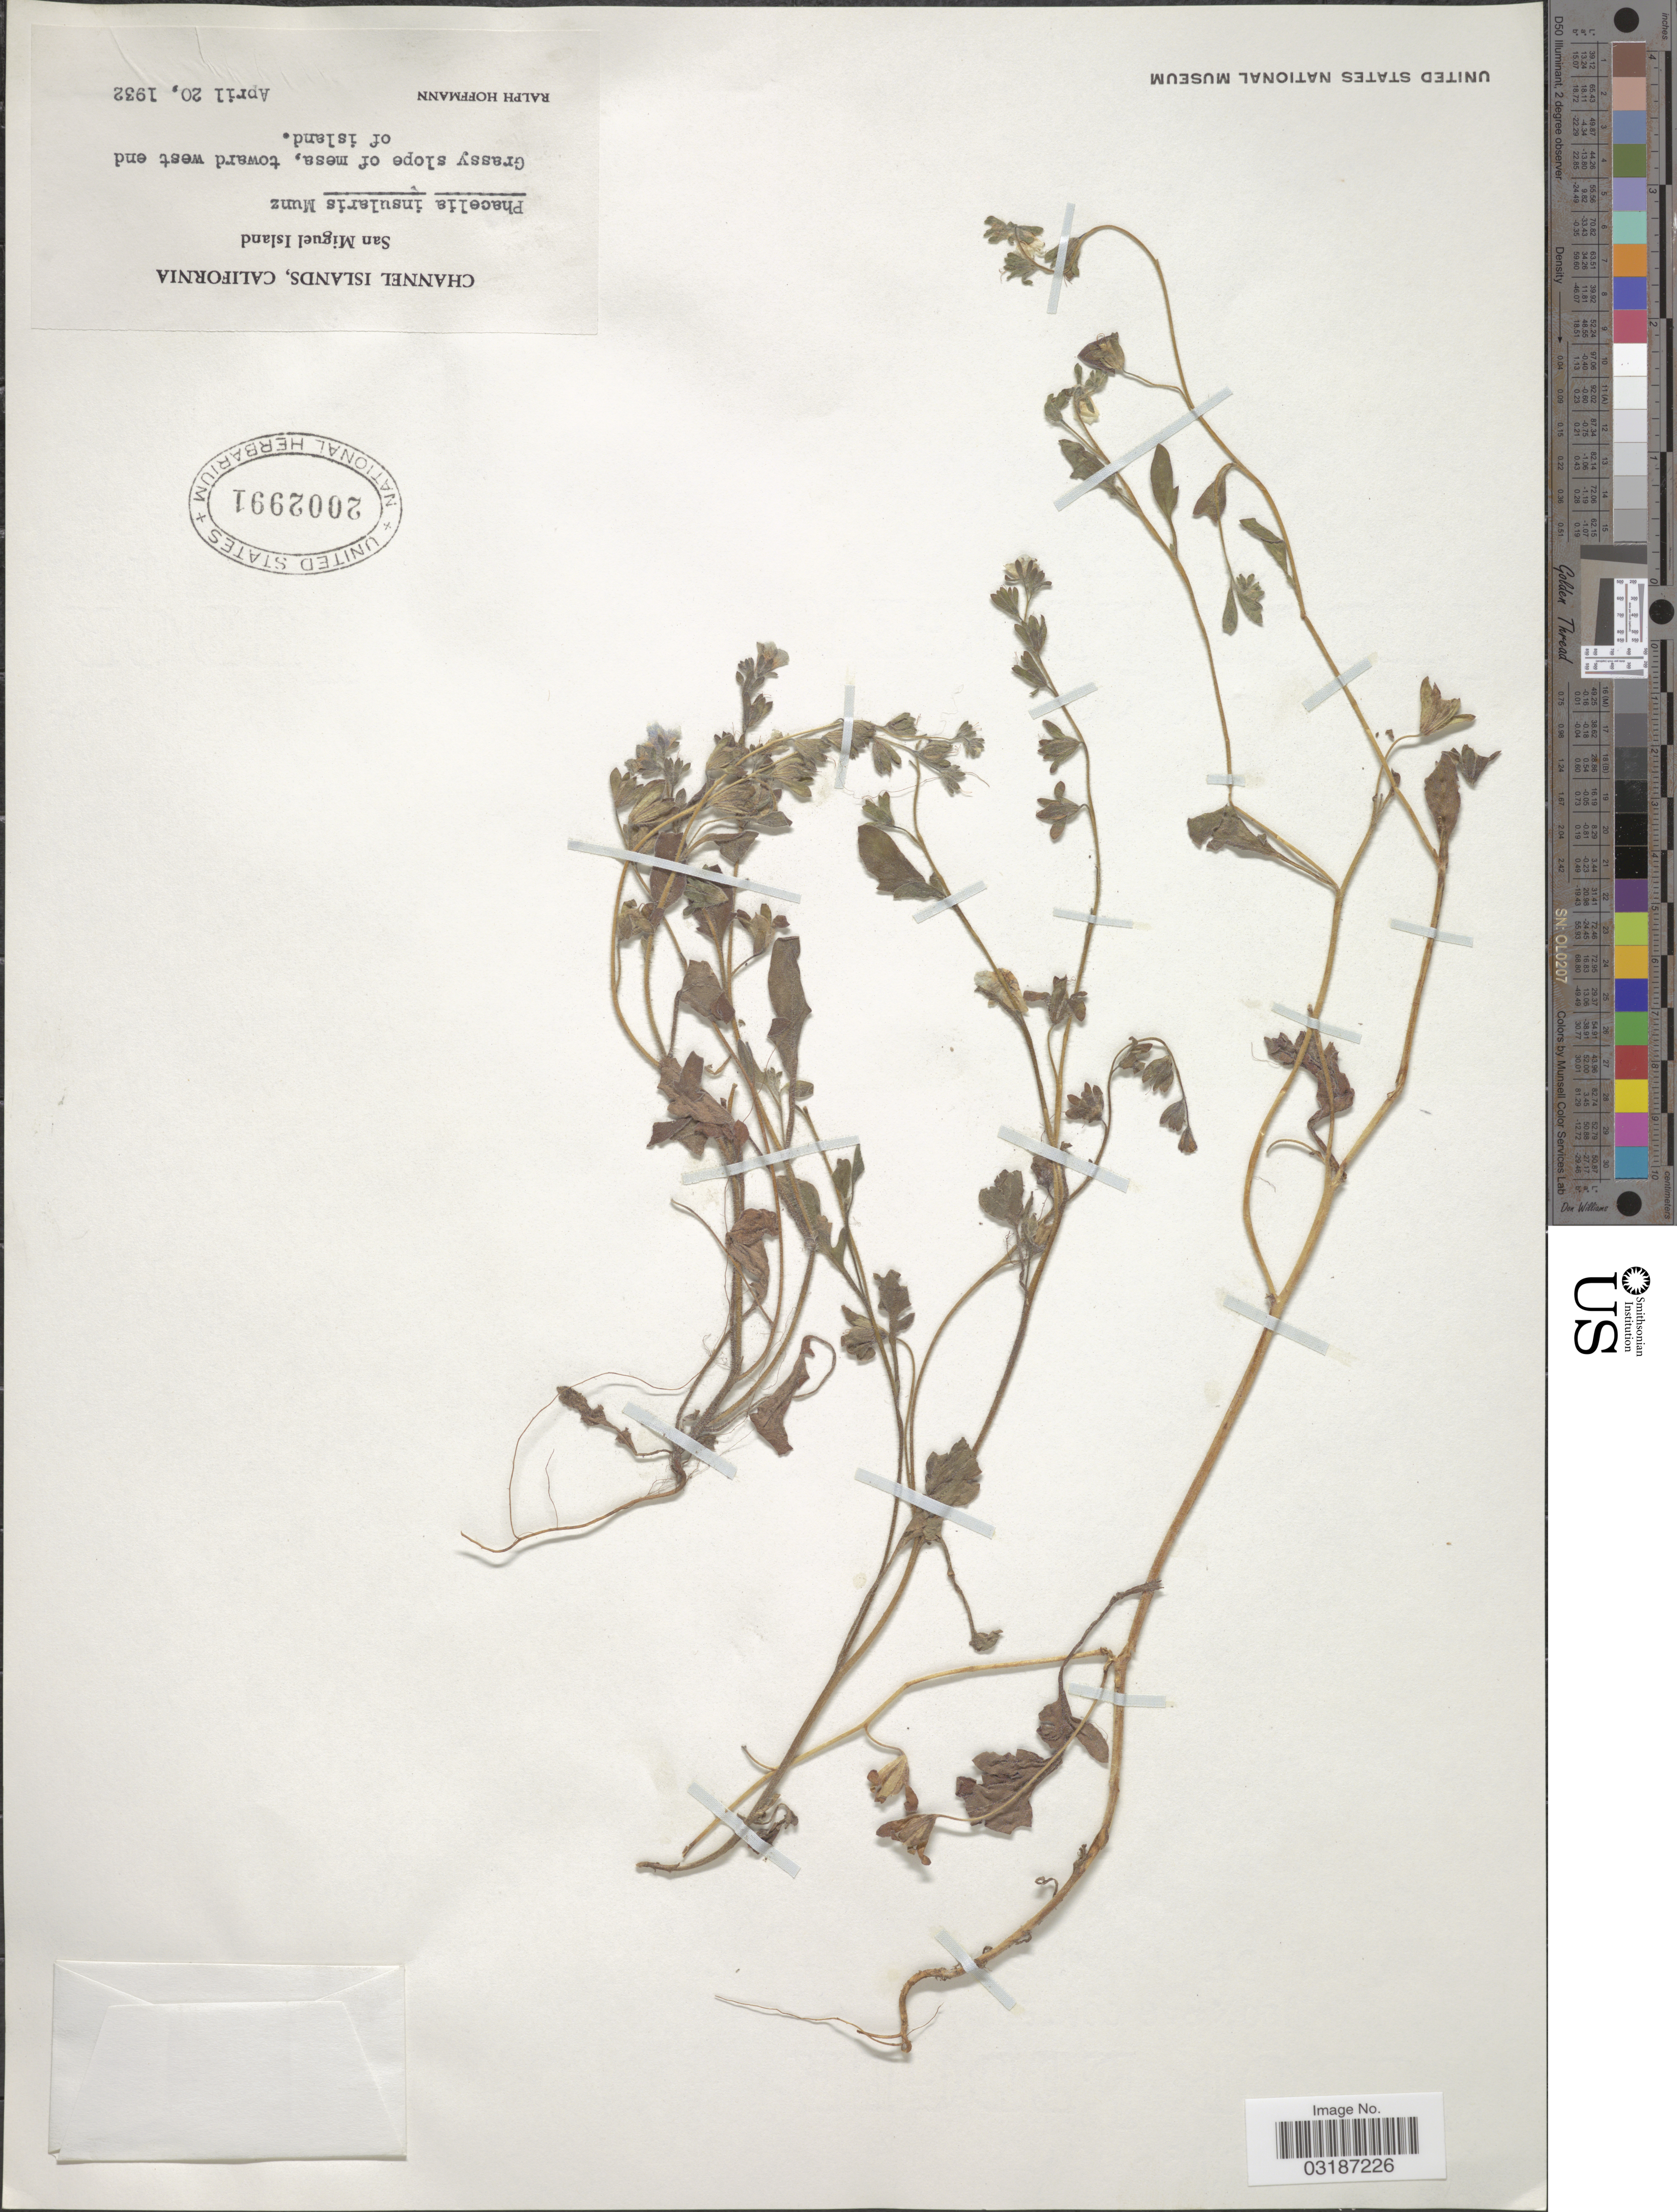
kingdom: Plantae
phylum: Tracheophyta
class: Magnoliopsida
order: Boraginales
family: Hydrophyllaceae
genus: Phacelia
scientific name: Phacelia insularis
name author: Munz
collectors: R. Hoffmann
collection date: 1932-04-20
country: United States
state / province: California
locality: Channel Islands. Grassy slope of mesa, toward west end of island.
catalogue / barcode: US 2002991